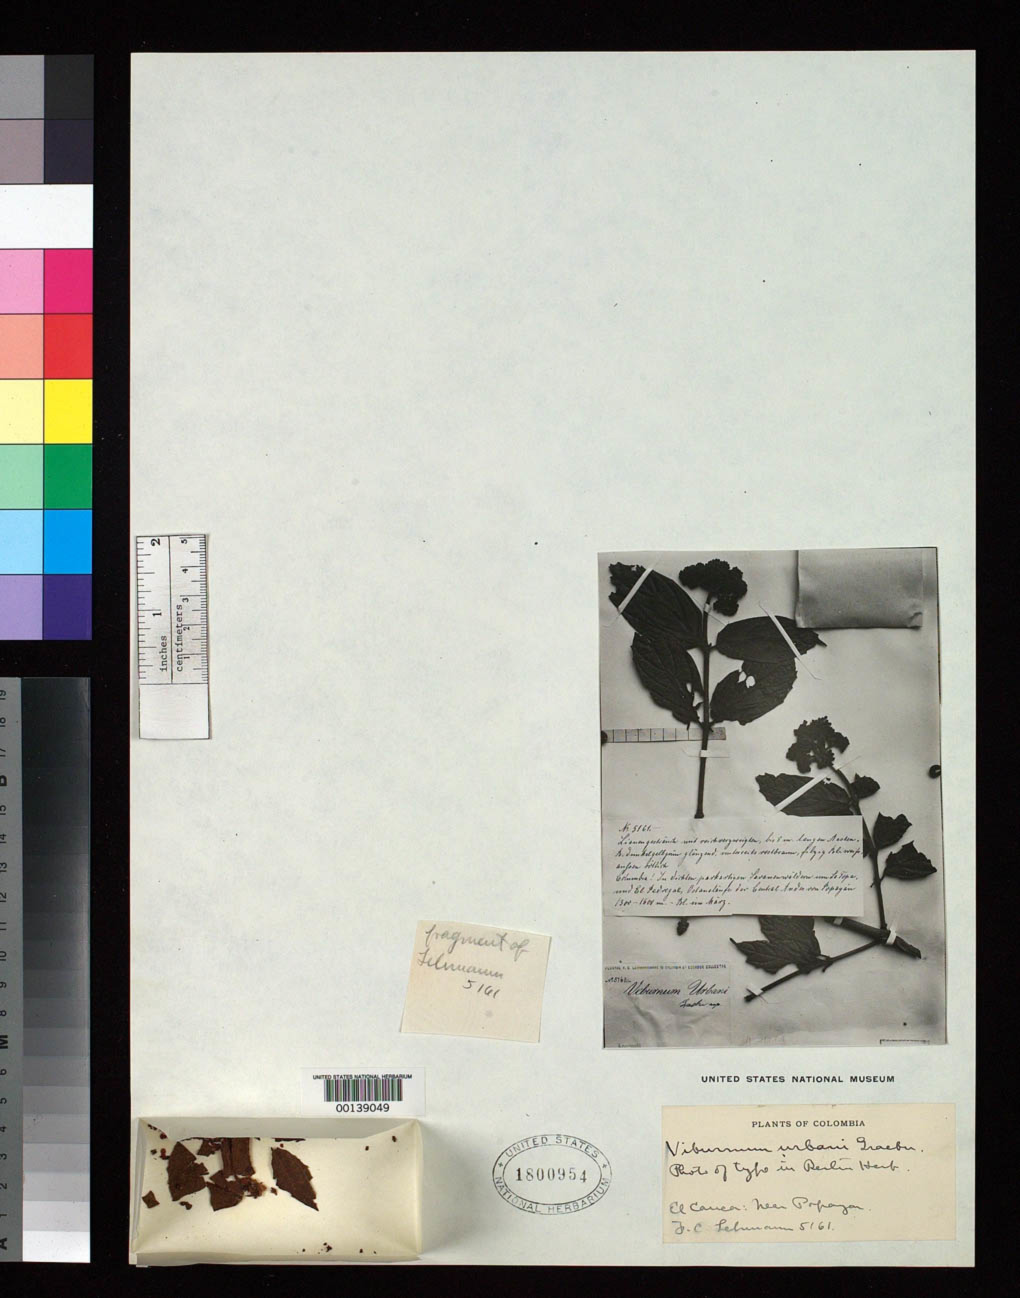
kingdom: Plantae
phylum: Tracheophyta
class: Magnoliopsida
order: Dipsacales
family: Viburnaceae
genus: Viburnum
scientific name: Viburnum urbanii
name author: P. Graebn. in Urb.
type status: Type Fragment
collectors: F. C. Lehmann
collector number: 5161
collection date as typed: Mar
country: Colombia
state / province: Cauca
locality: Near Popayan and La Topa.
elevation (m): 1300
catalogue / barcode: US 1800954